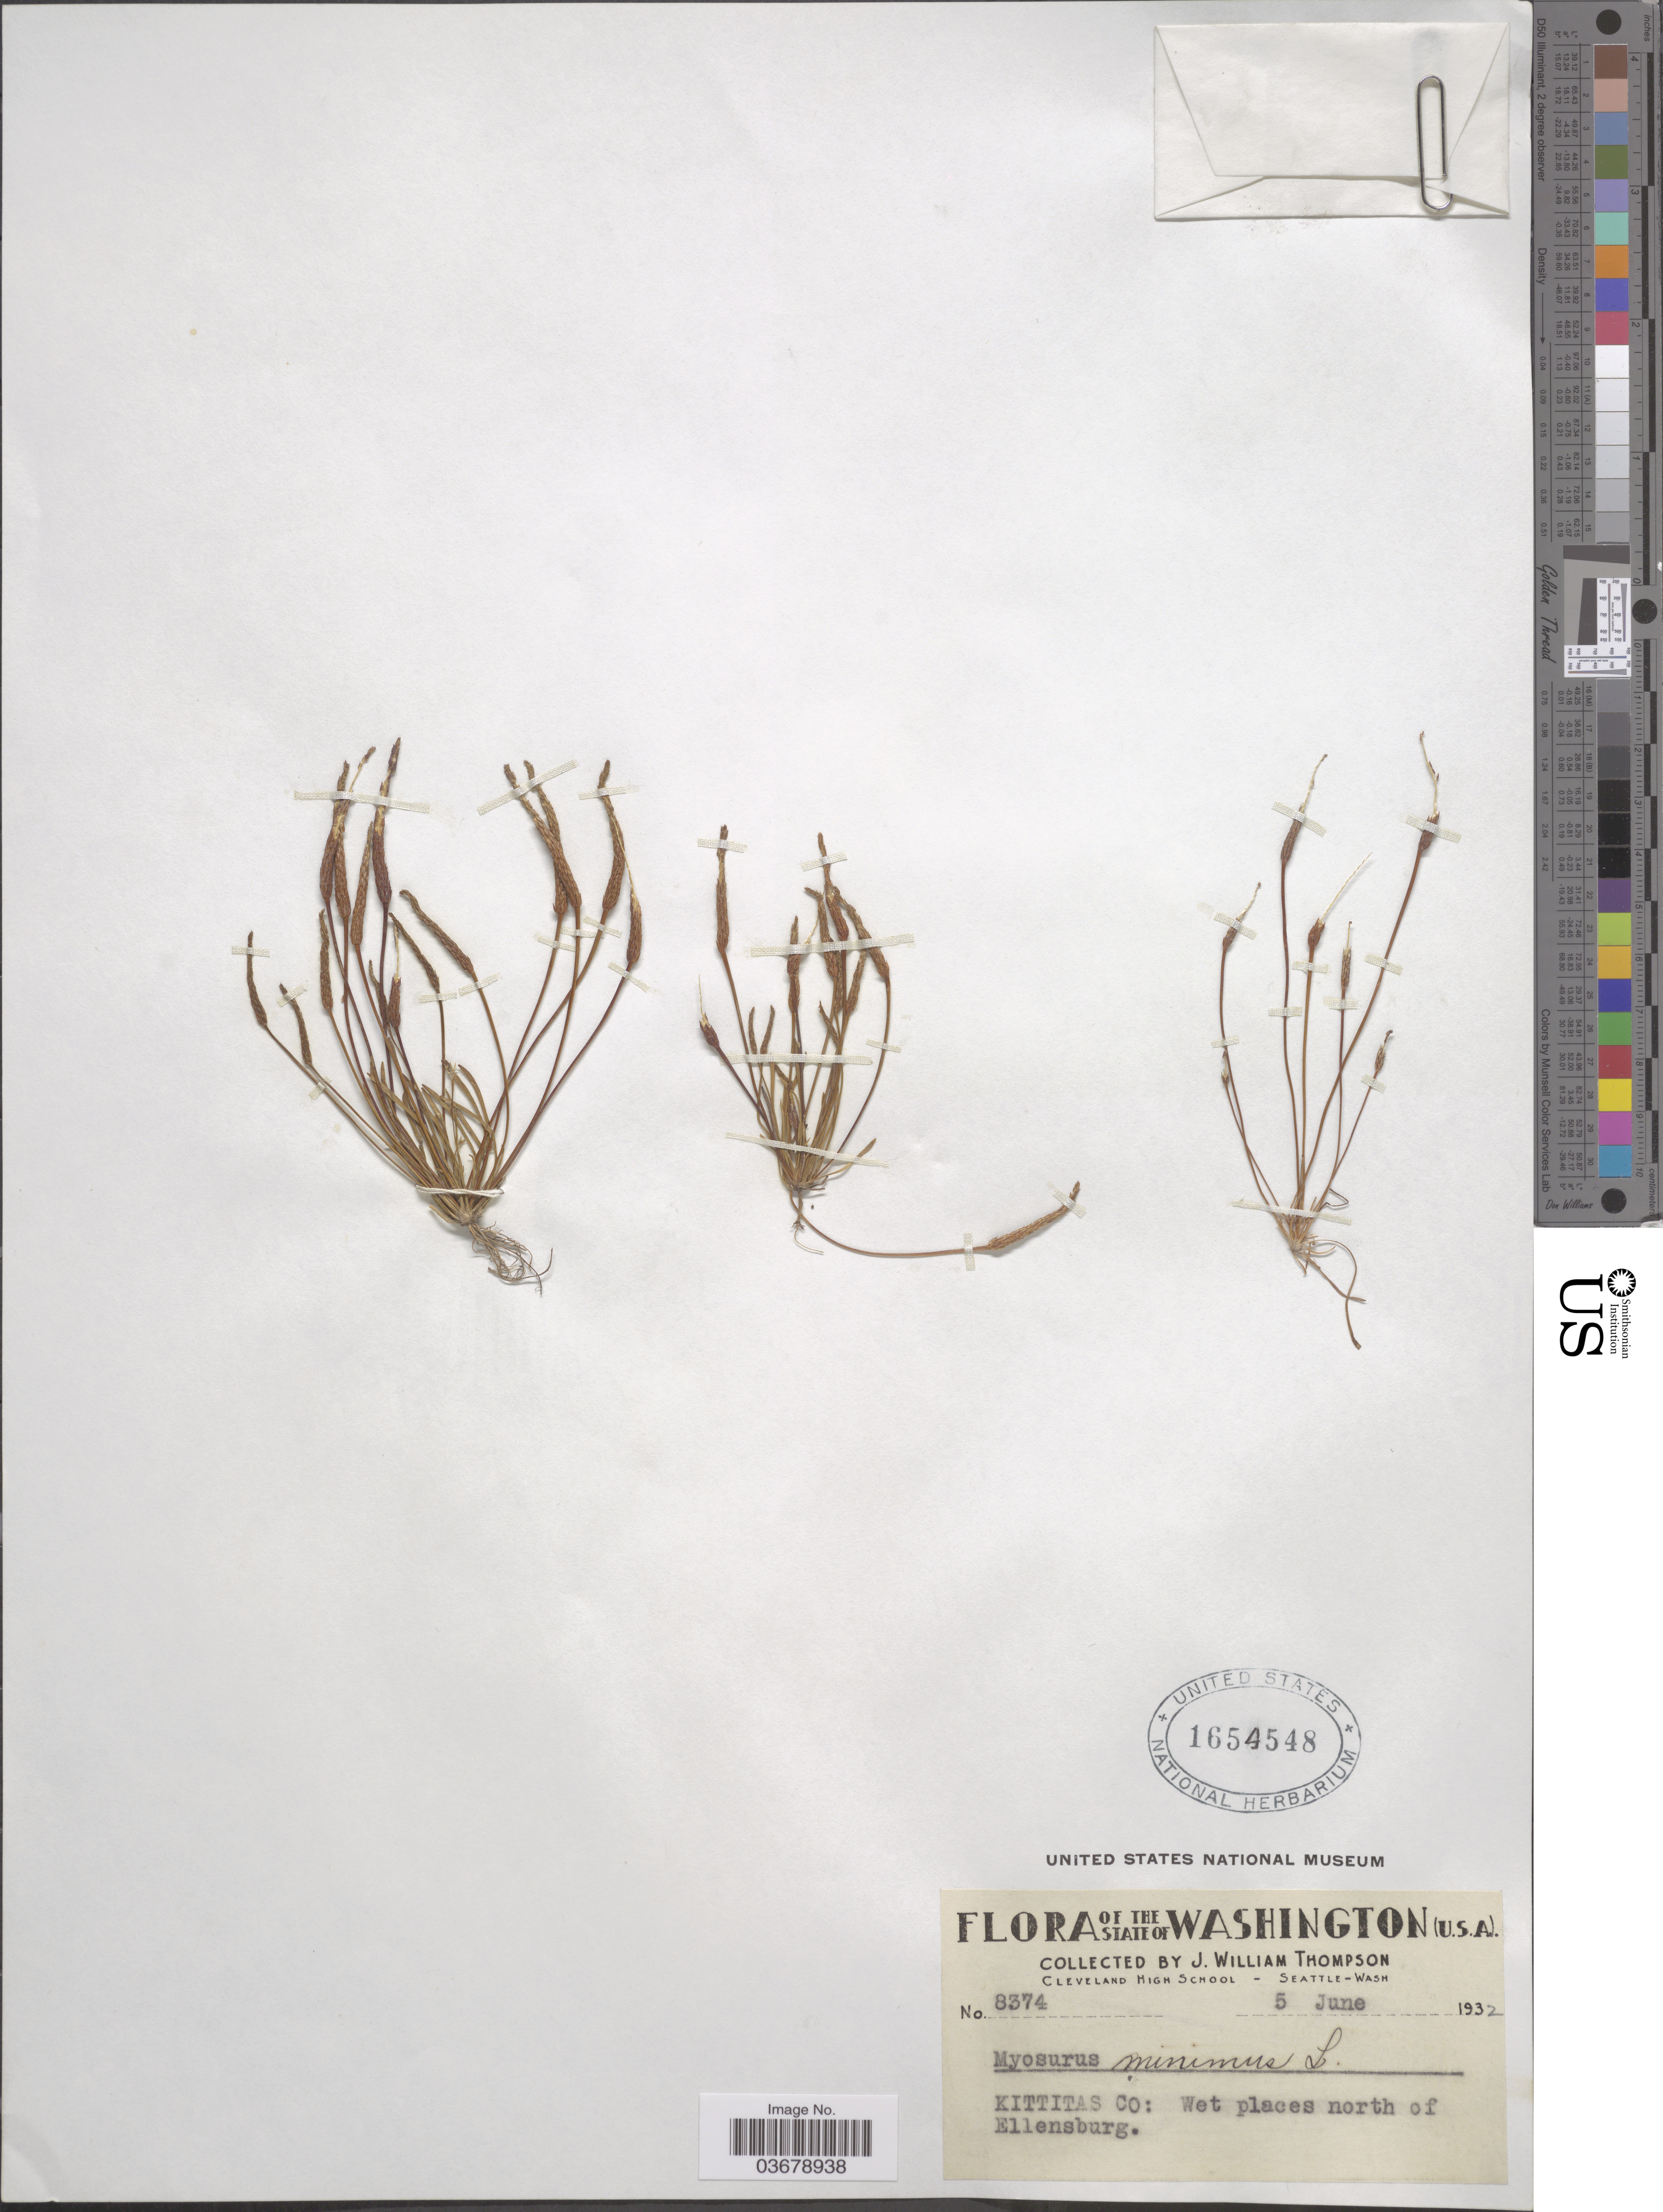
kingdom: Plantae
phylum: Tracheophyta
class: Magnoliopsida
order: Ranunculales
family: Ranunculaceae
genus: Myosurus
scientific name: Myosurus lepturus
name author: (A. Gray) Howell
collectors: J. W. Thompson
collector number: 8374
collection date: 1932-06-05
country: United States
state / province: Washington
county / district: Kittitas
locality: Kittitas Co: Wet places north of Ellensburg.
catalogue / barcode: US 1654548